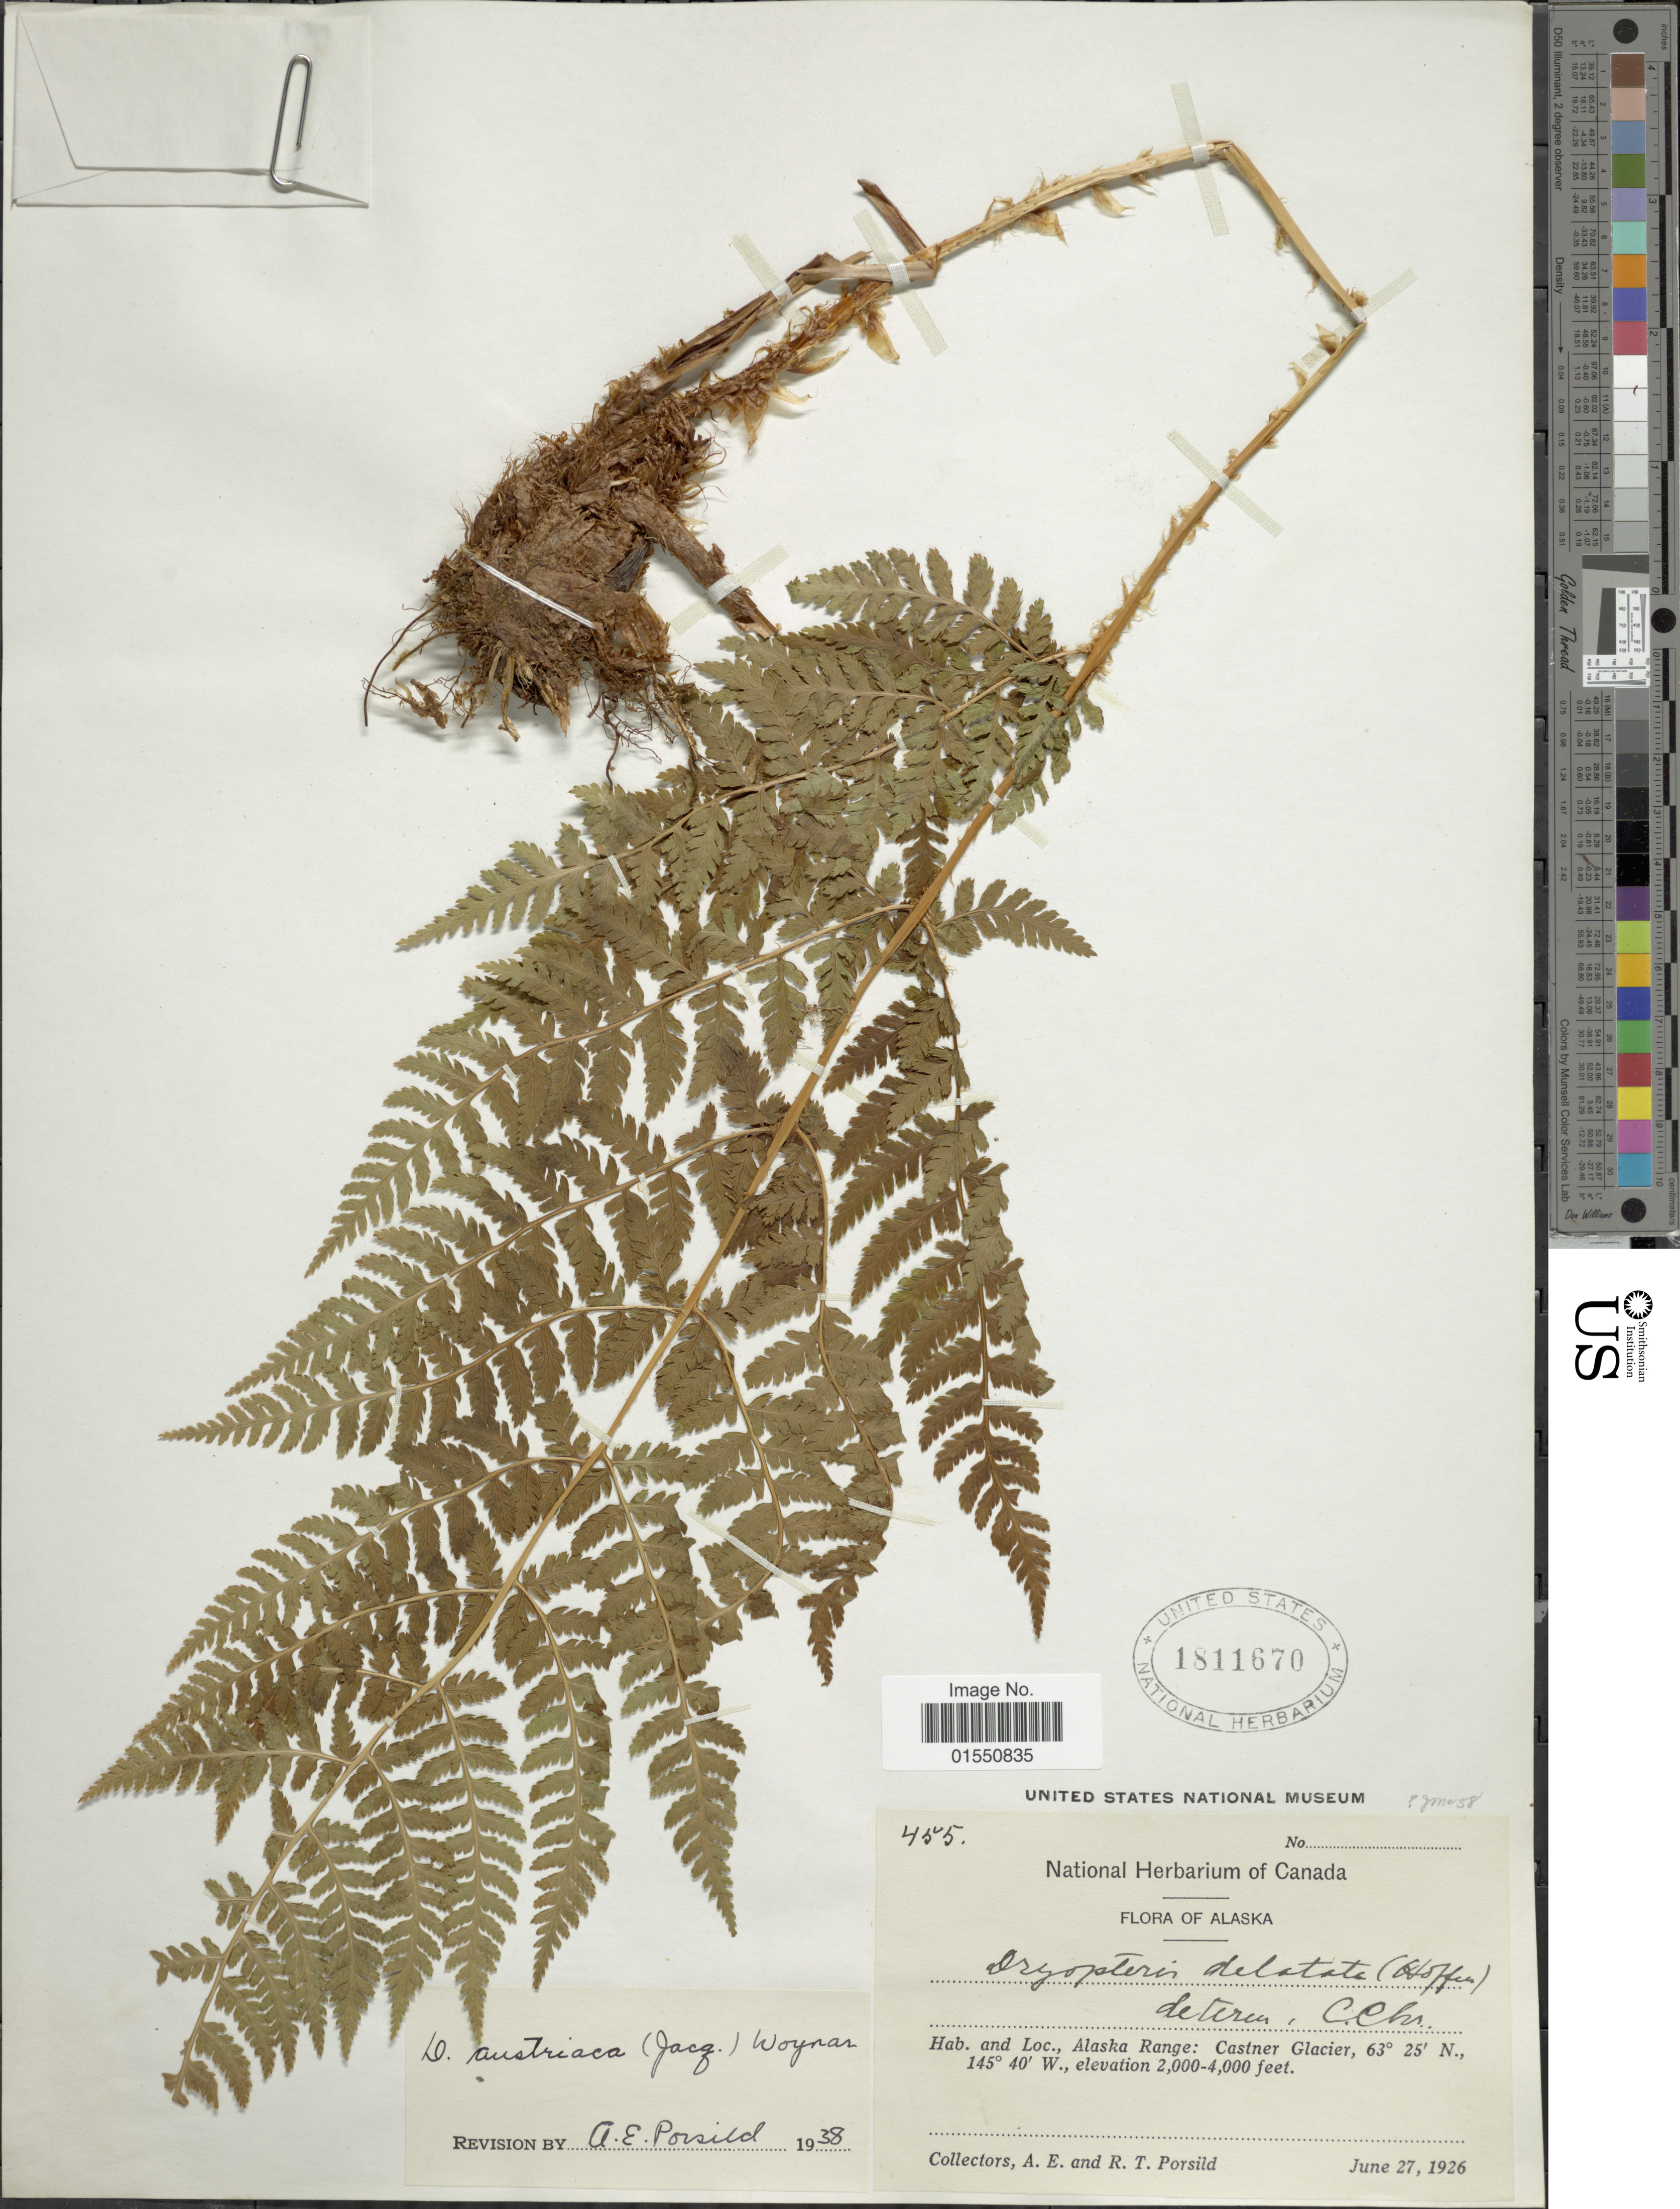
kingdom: Plantae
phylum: Tracheophyta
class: Polypodiopsida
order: Polypodiales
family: Dryopteridaceae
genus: Dryopteris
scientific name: Dryopteris expansa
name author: (C. Presl) Fraser-Jenk. & Jermy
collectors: A. E. Porsild & R. T. Porsild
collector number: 455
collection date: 1926-06-27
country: United States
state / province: Alaska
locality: Alaska Range: Castner Glacier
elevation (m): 610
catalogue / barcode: US 1811670